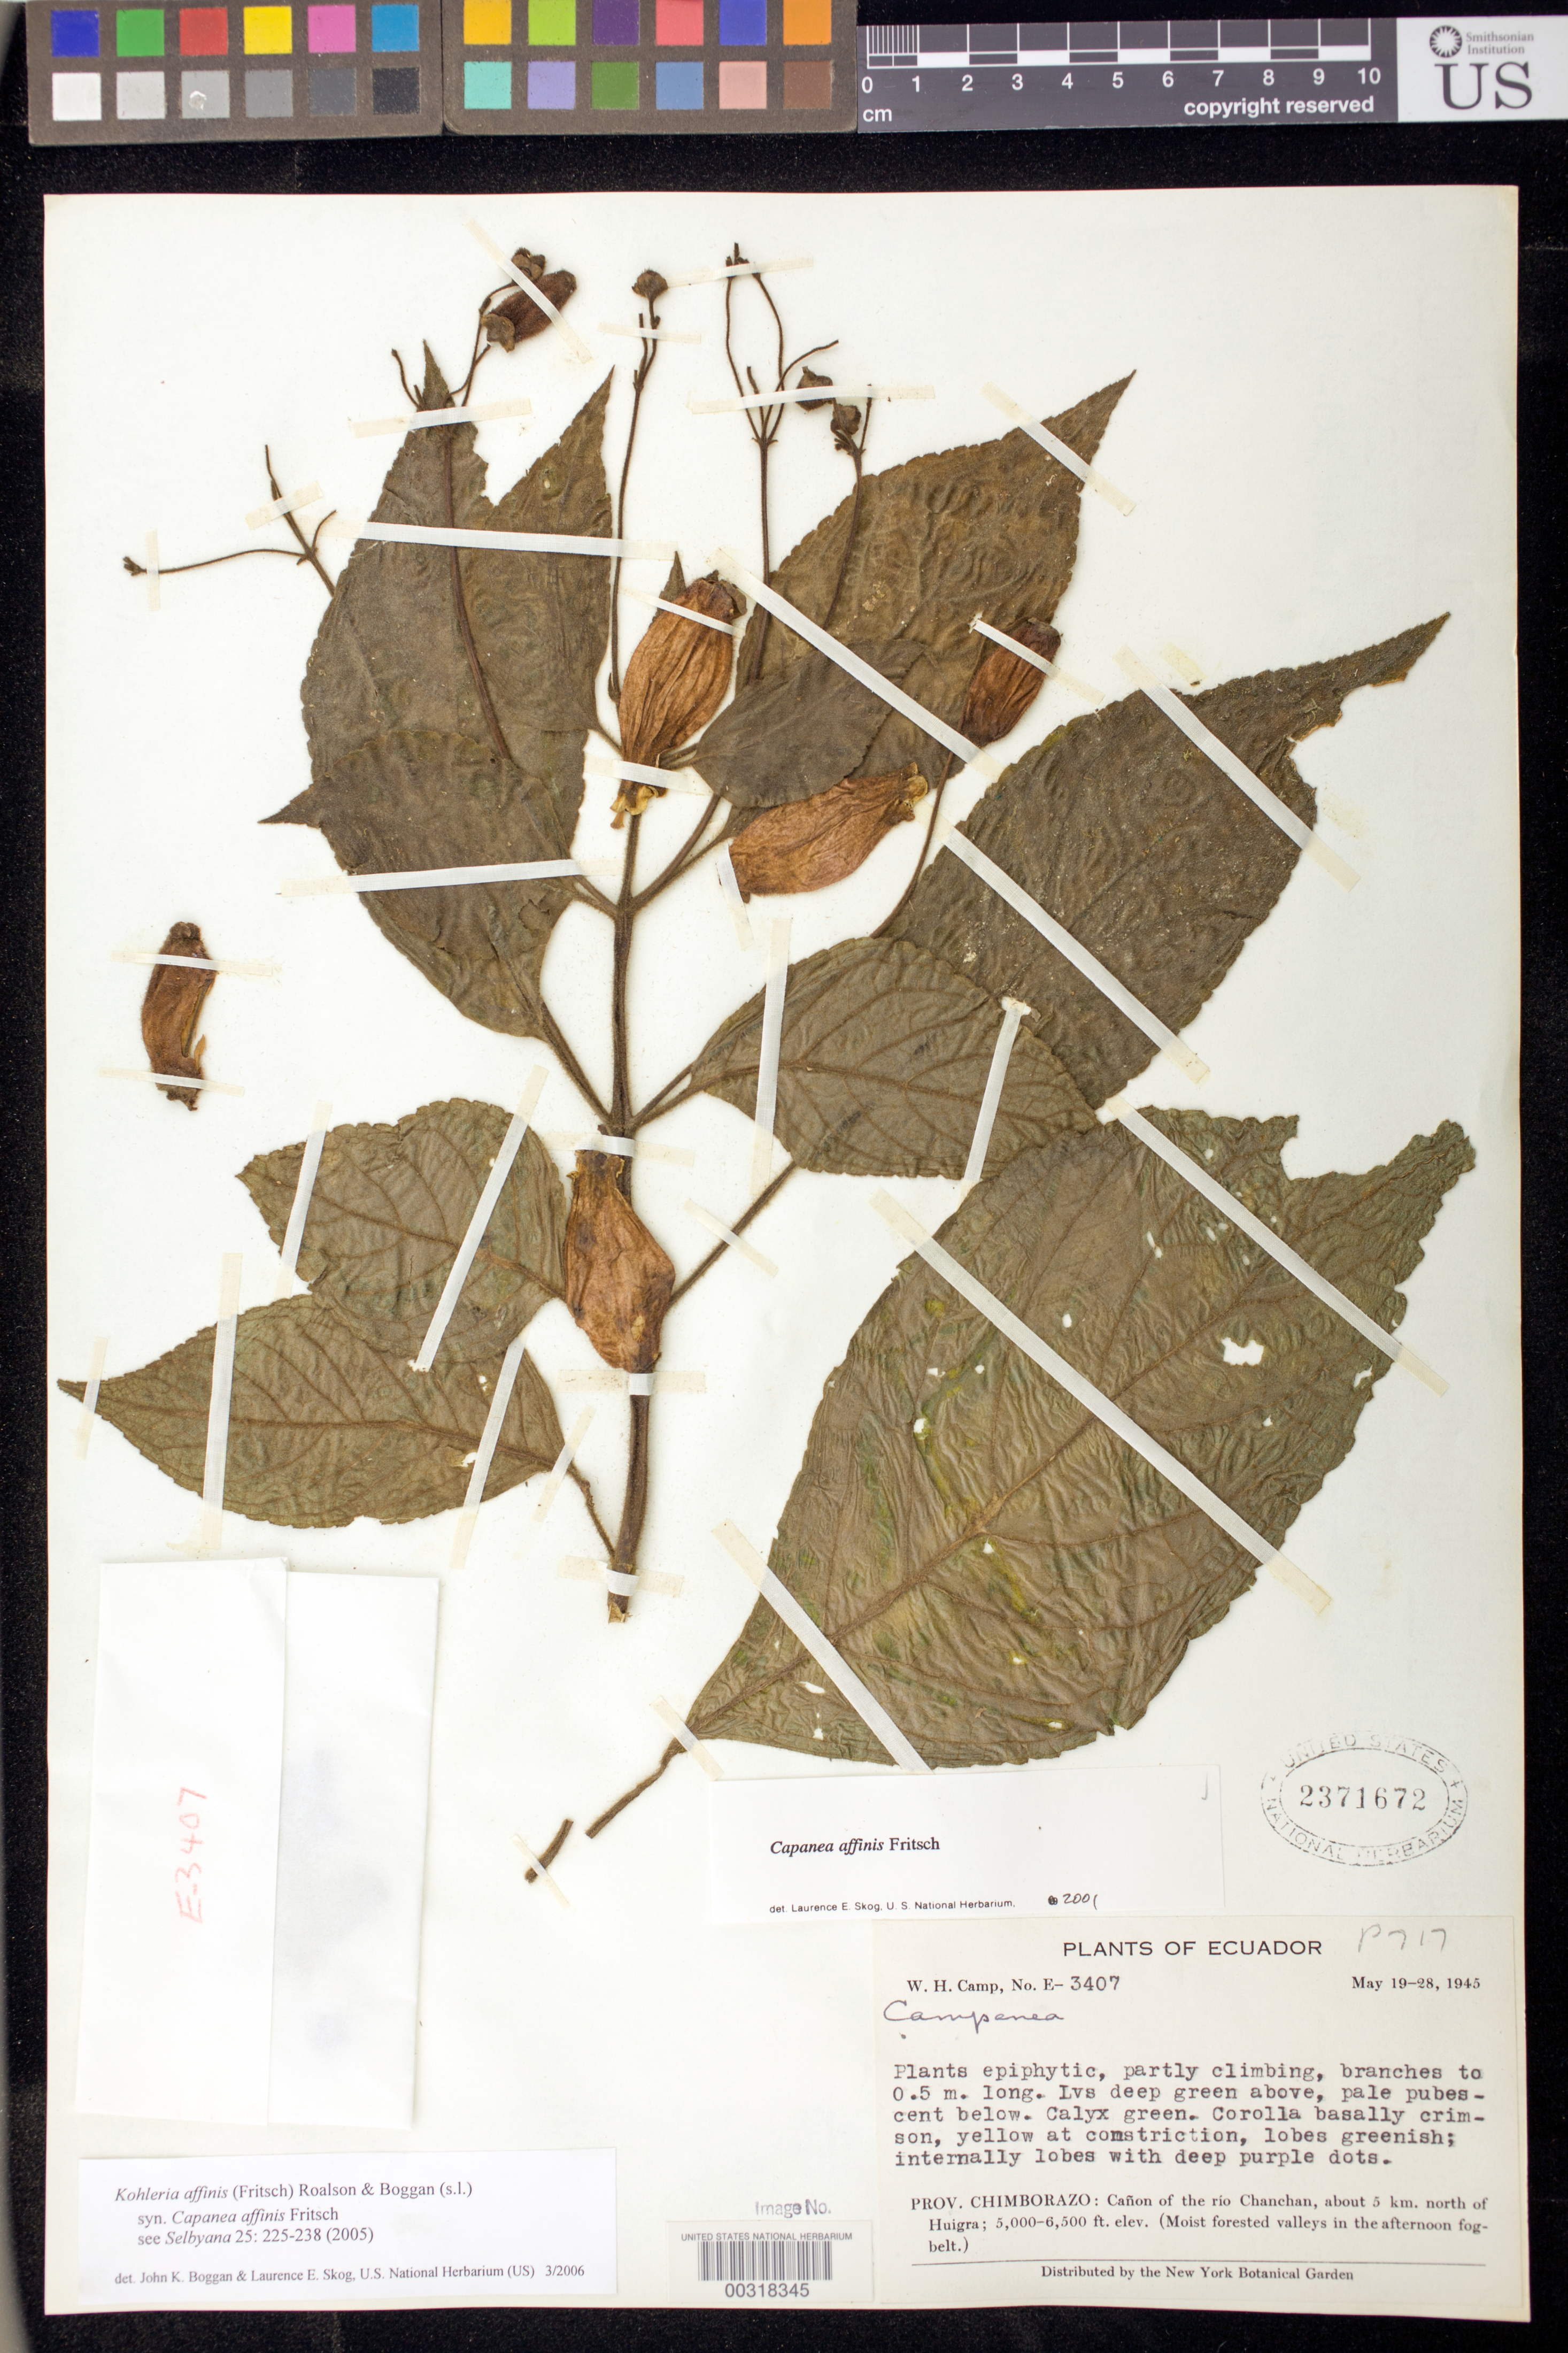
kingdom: Plantae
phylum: Tracheophyta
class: Magnoliopsida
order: Lamiales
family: Gesneriaceae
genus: Kohleria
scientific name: Kohleria affinis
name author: (Fritsch) Roalson & Boggan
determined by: Boggan, J. K.; Skog, L. E.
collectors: W. H. Camp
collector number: E- 3407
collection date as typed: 19-28 May 1945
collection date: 1945-05-19/1945-05-28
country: Ecuador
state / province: Chimborazo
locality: Cañon of the río Chanchan, about 5 km north of Huigra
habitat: Moist forested valleys in the afternoon fog-belt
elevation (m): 1524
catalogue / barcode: US 2371672